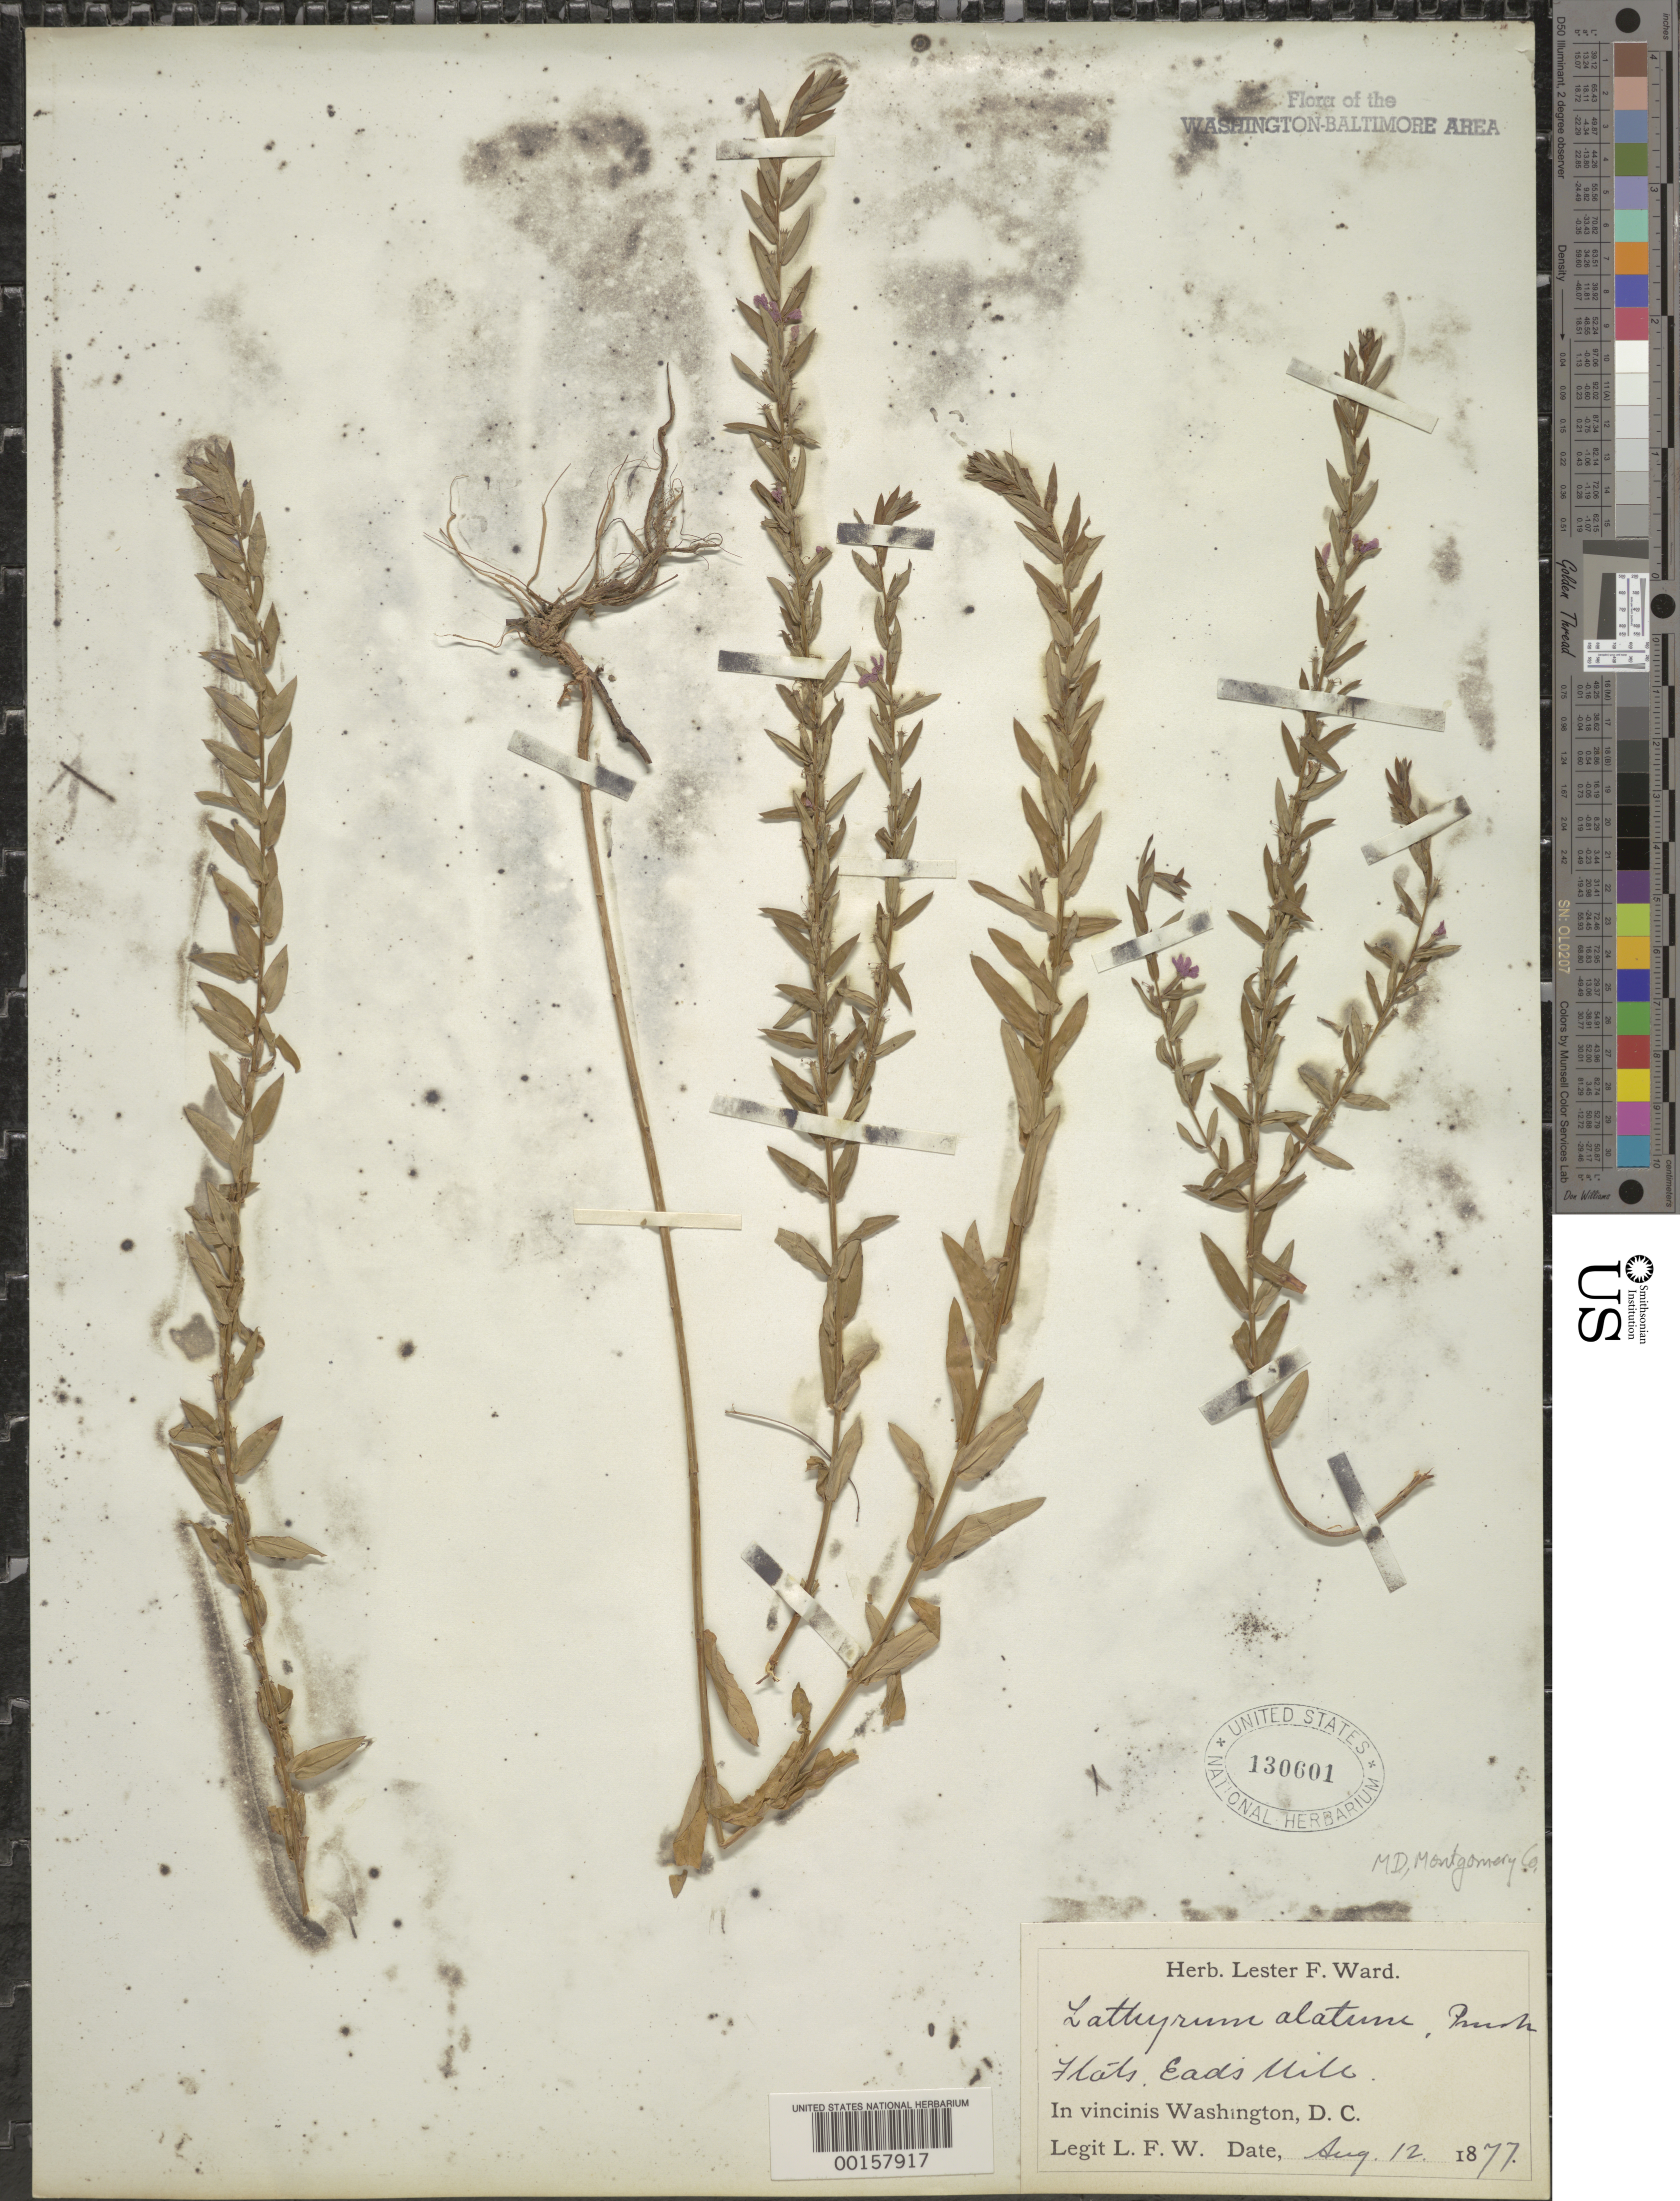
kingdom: Plantae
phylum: Tracheophyta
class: Magnoliopsida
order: Myrtales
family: Lythraceae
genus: Lythrum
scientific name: Lythrum alatum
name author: Pursh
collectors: L. F. Ward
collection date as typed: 12 Aug 1877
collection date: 1877-08-12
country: United States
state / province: Maryland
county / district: Montgomery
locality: Eads Mill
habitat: Flats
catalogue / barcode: US 130601